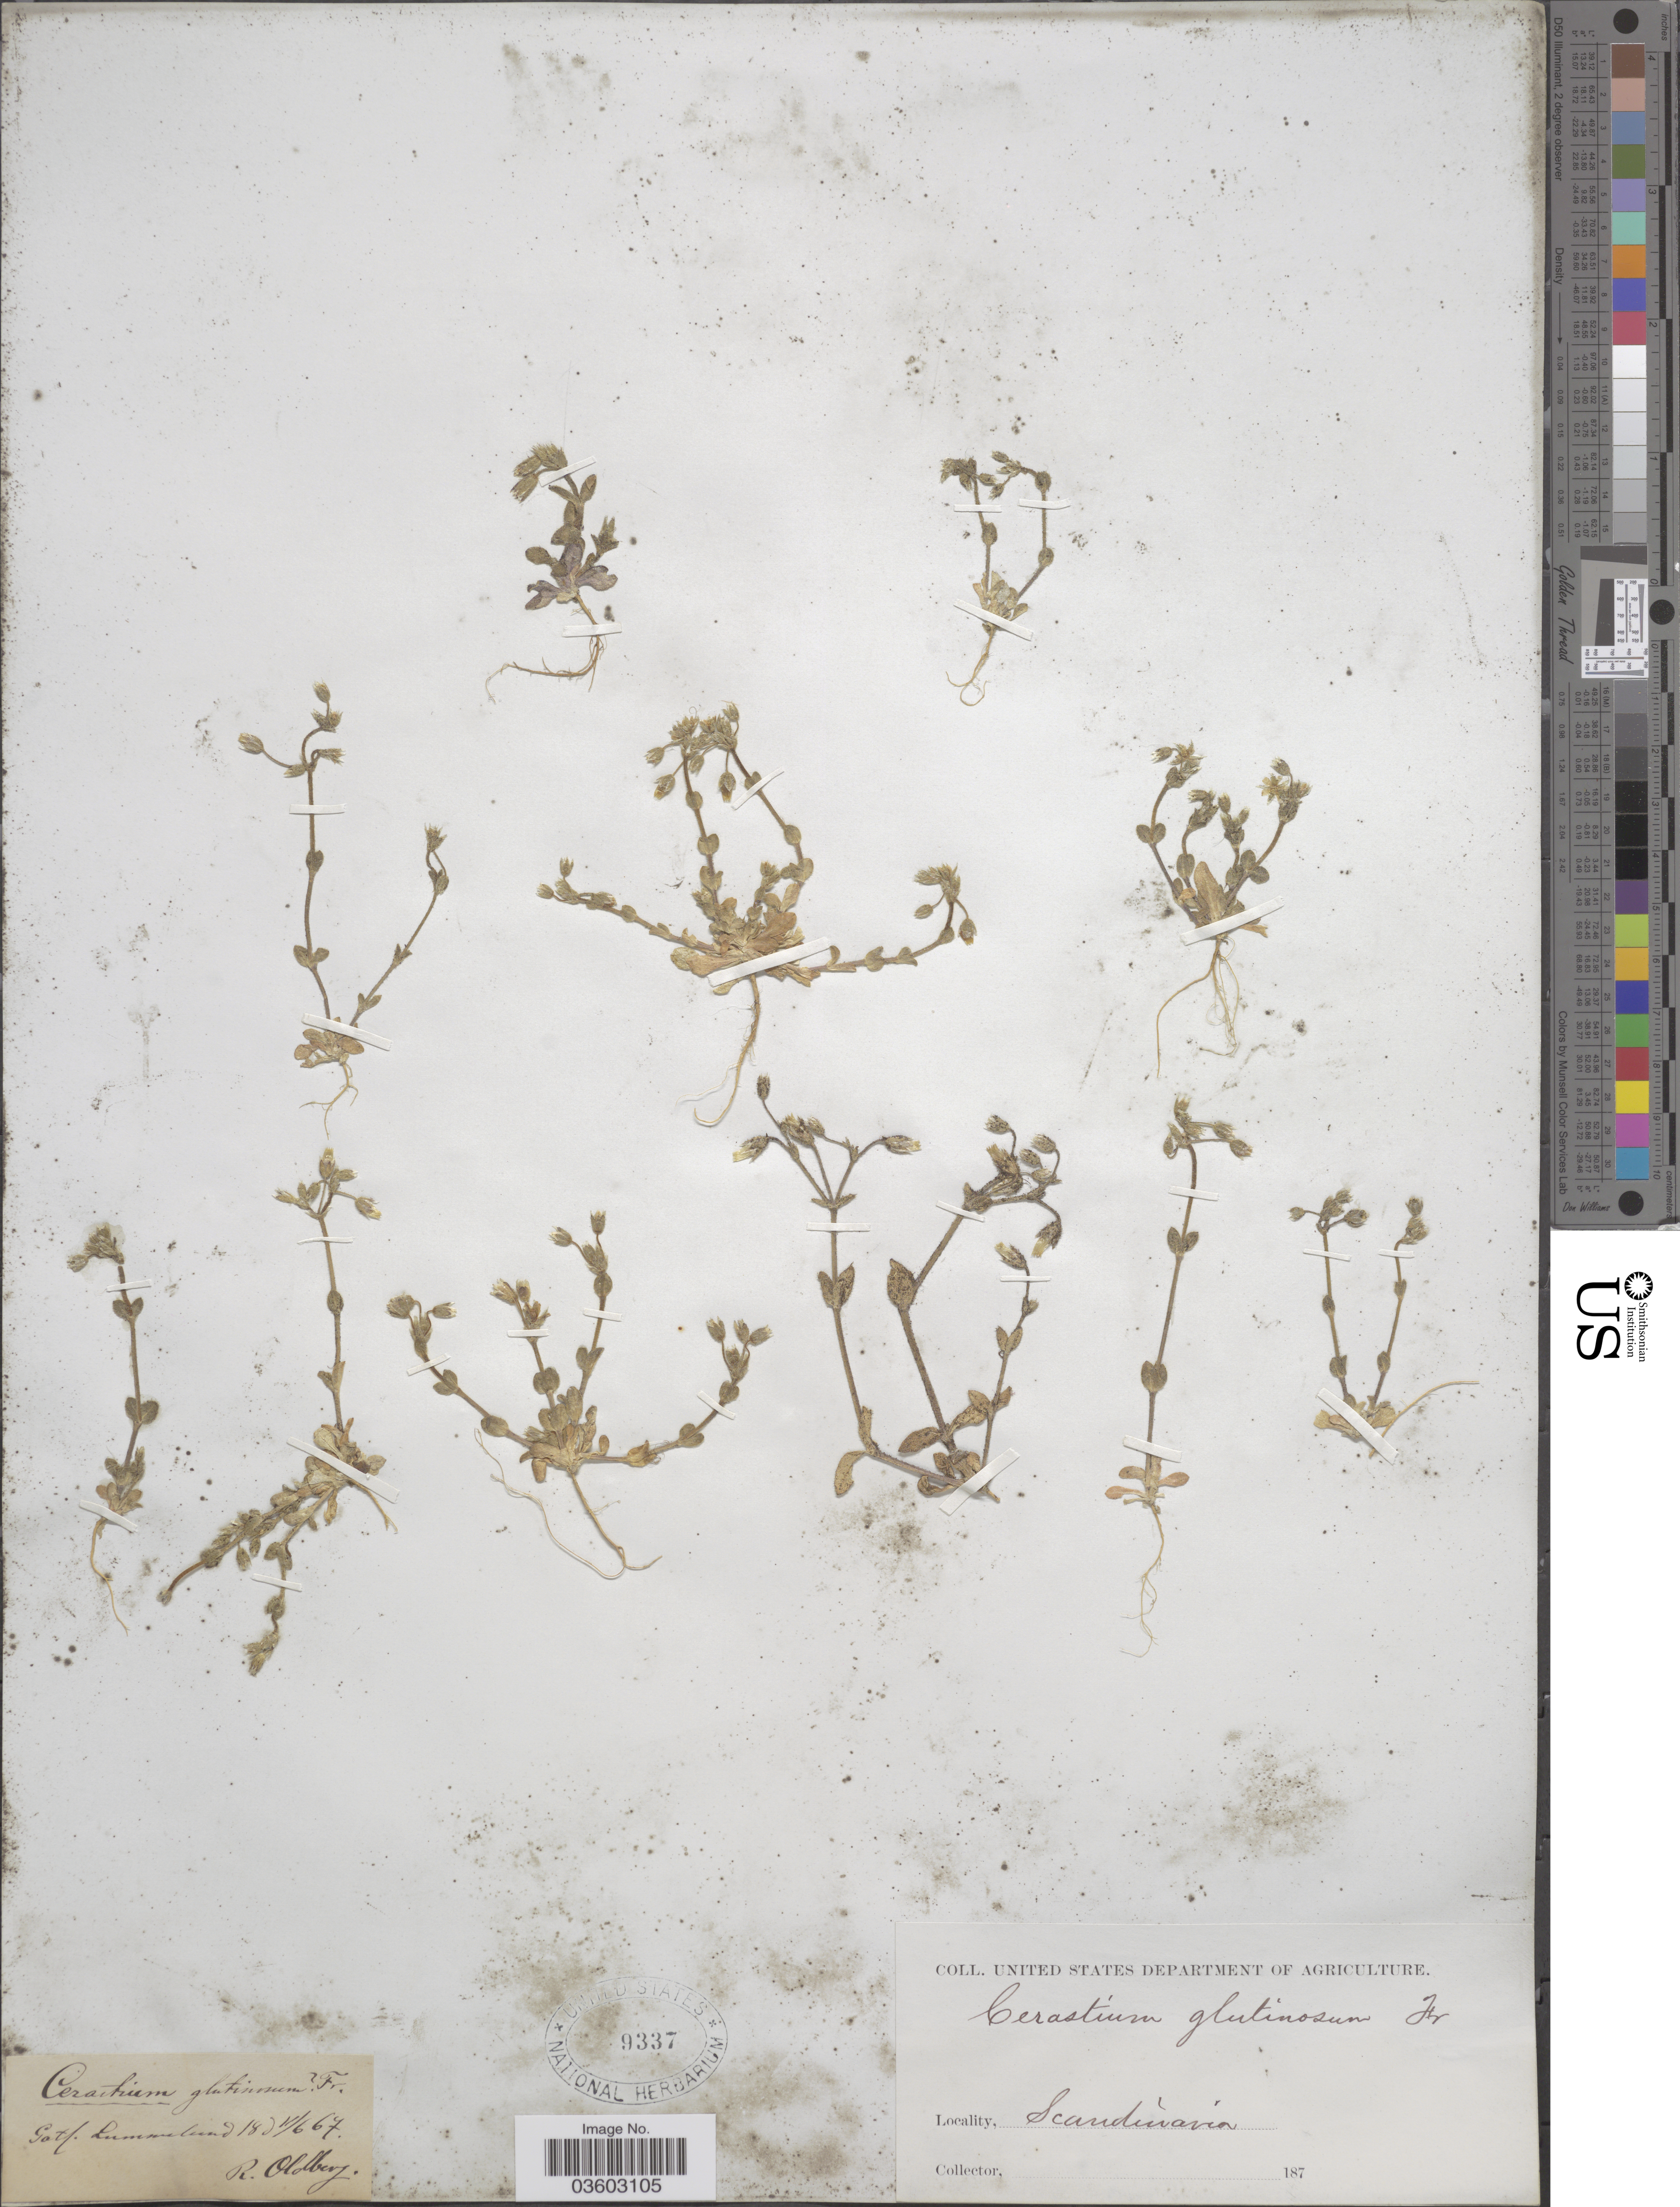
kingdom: Plantae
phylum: Tracheophyta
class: Magnoliopsida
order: Caryophyllales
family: Caryophyllaceae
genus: Cerastium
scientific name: Cerastium glutinosum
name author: Fr. a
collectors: R. Oldberg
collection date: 1867-06-11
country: Sweden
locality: Scandinavia.Gotl. Lummelund.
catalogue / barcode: US 9337